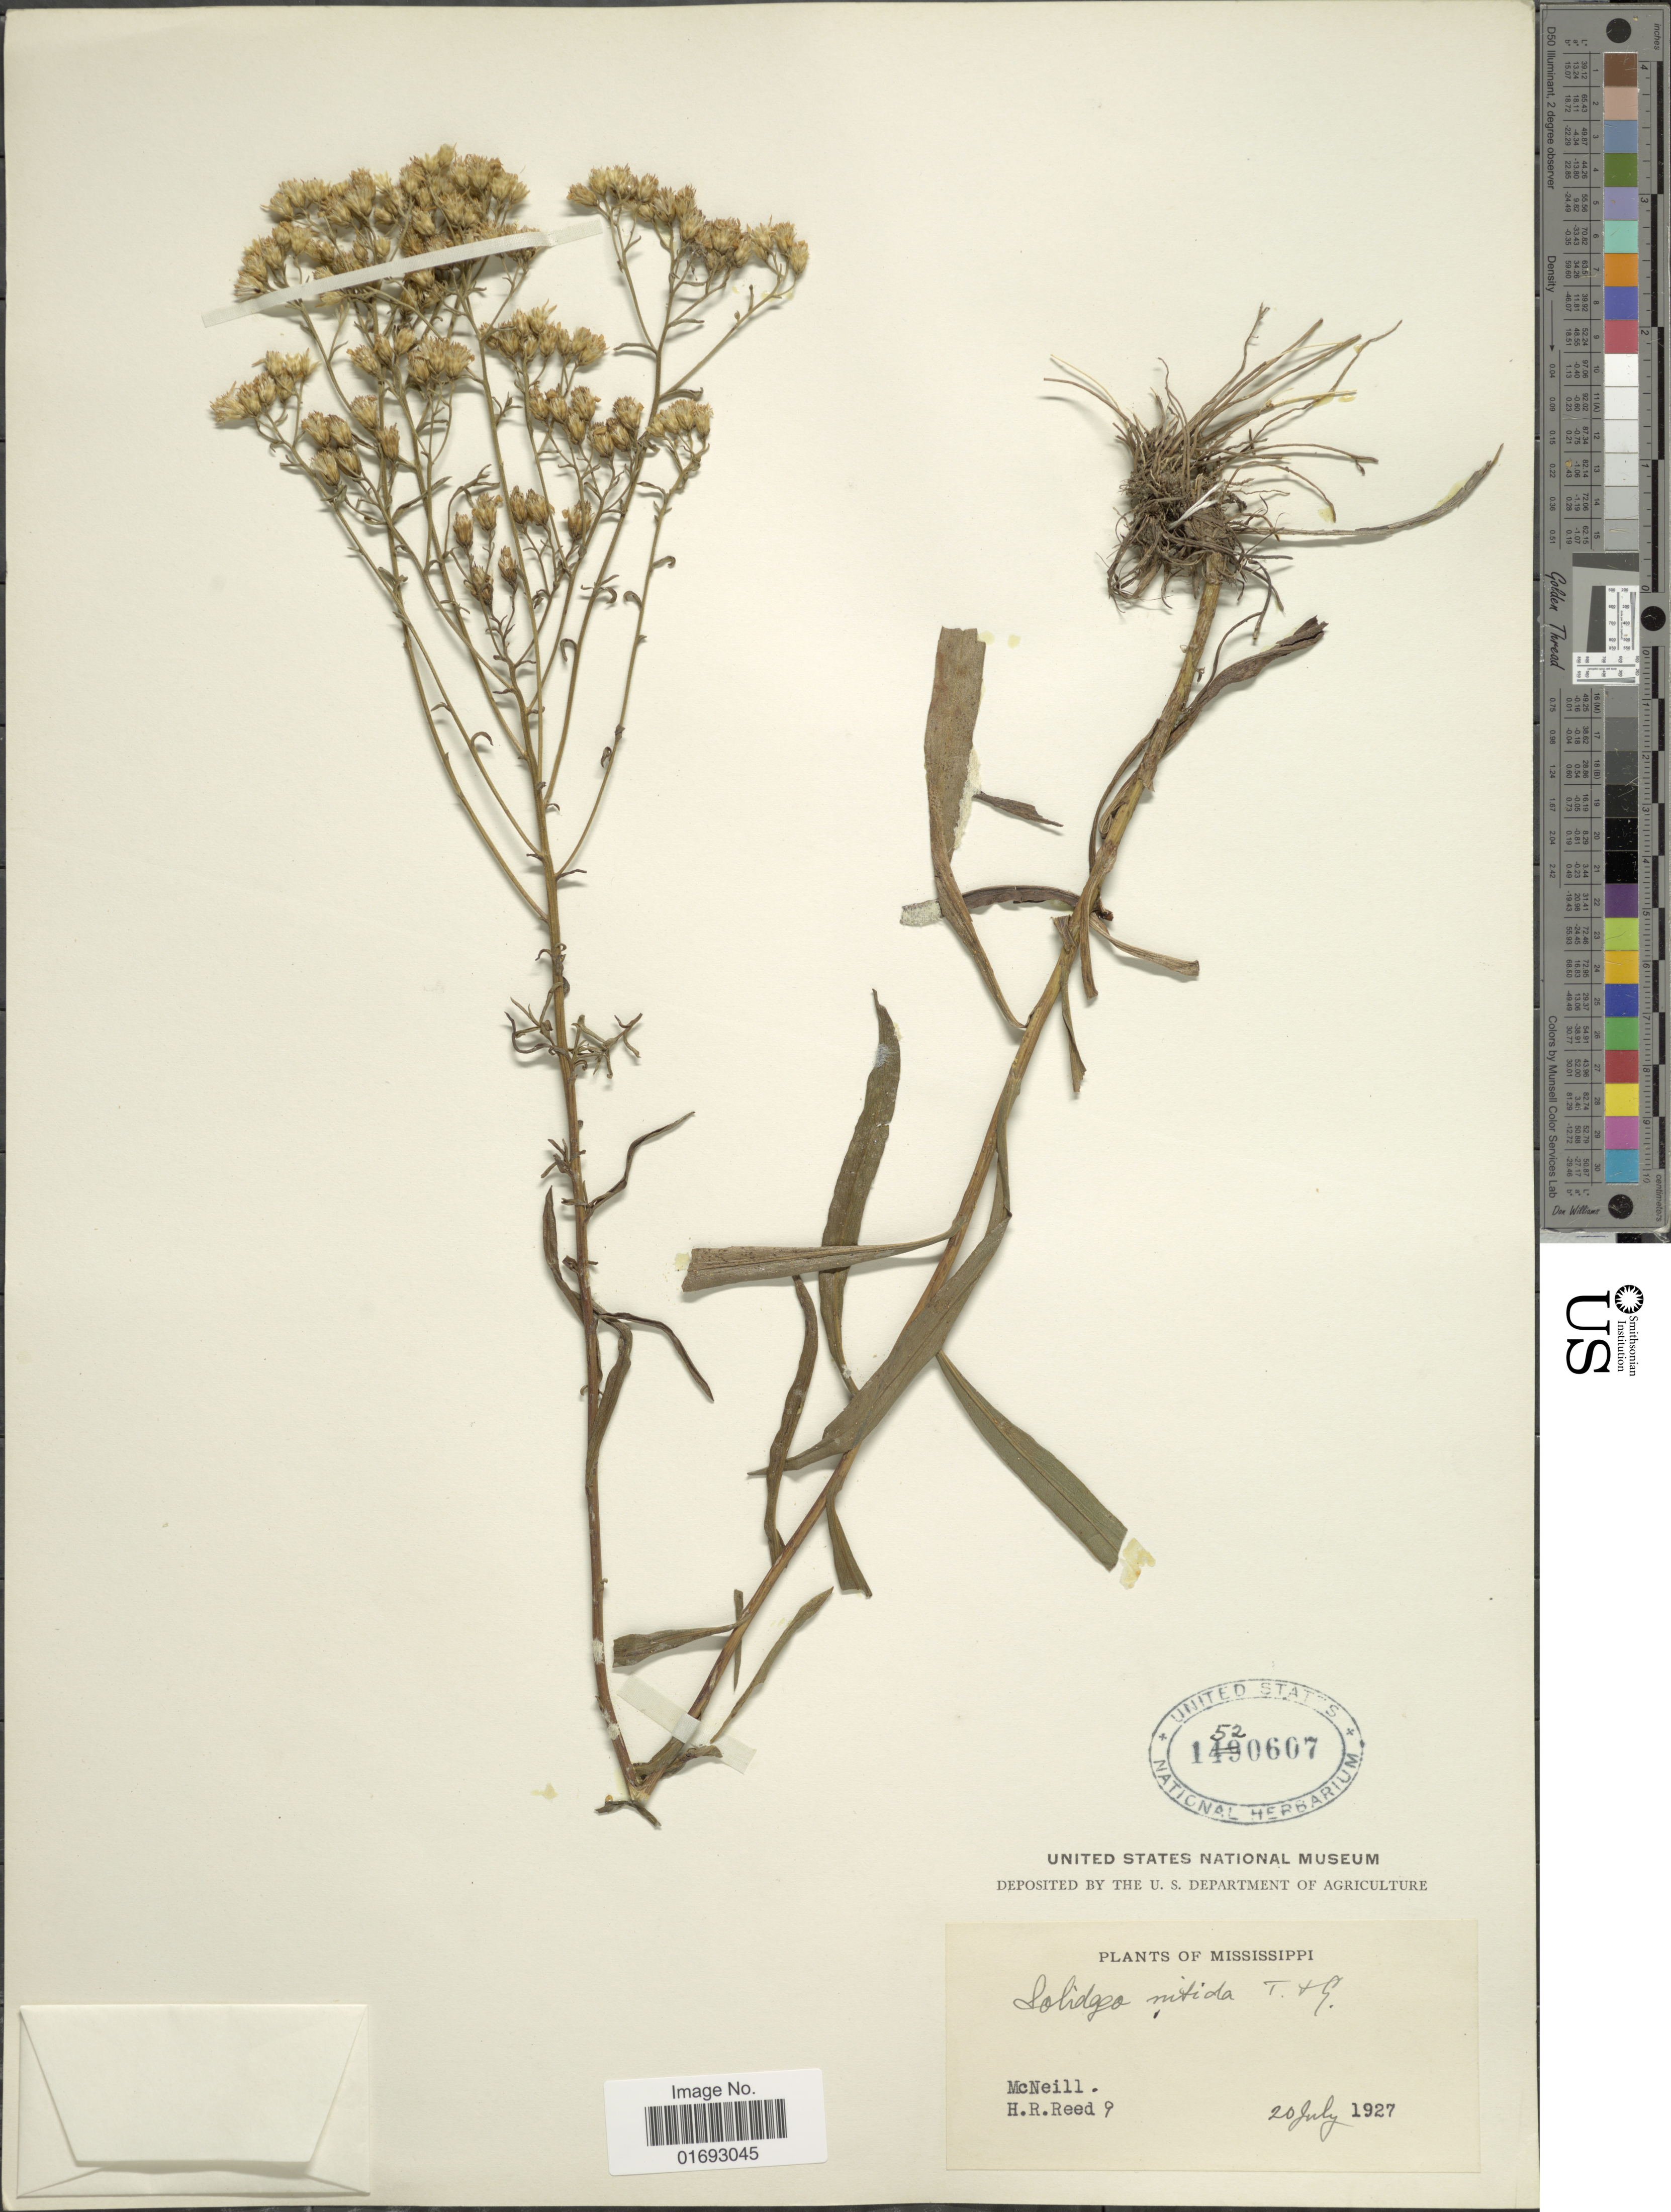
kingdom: Plantae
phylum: Tracheophyta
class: Magnoliopsida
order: Asterales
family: Asteraceae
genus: Oligoneuron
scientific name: Oligoneuron nitidum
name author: (Torr. & A. Gray) Small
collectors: McNeill & H. Reed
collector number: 9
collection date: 1927-07-20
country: United States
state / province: Mississippi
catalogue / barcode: US 1520607